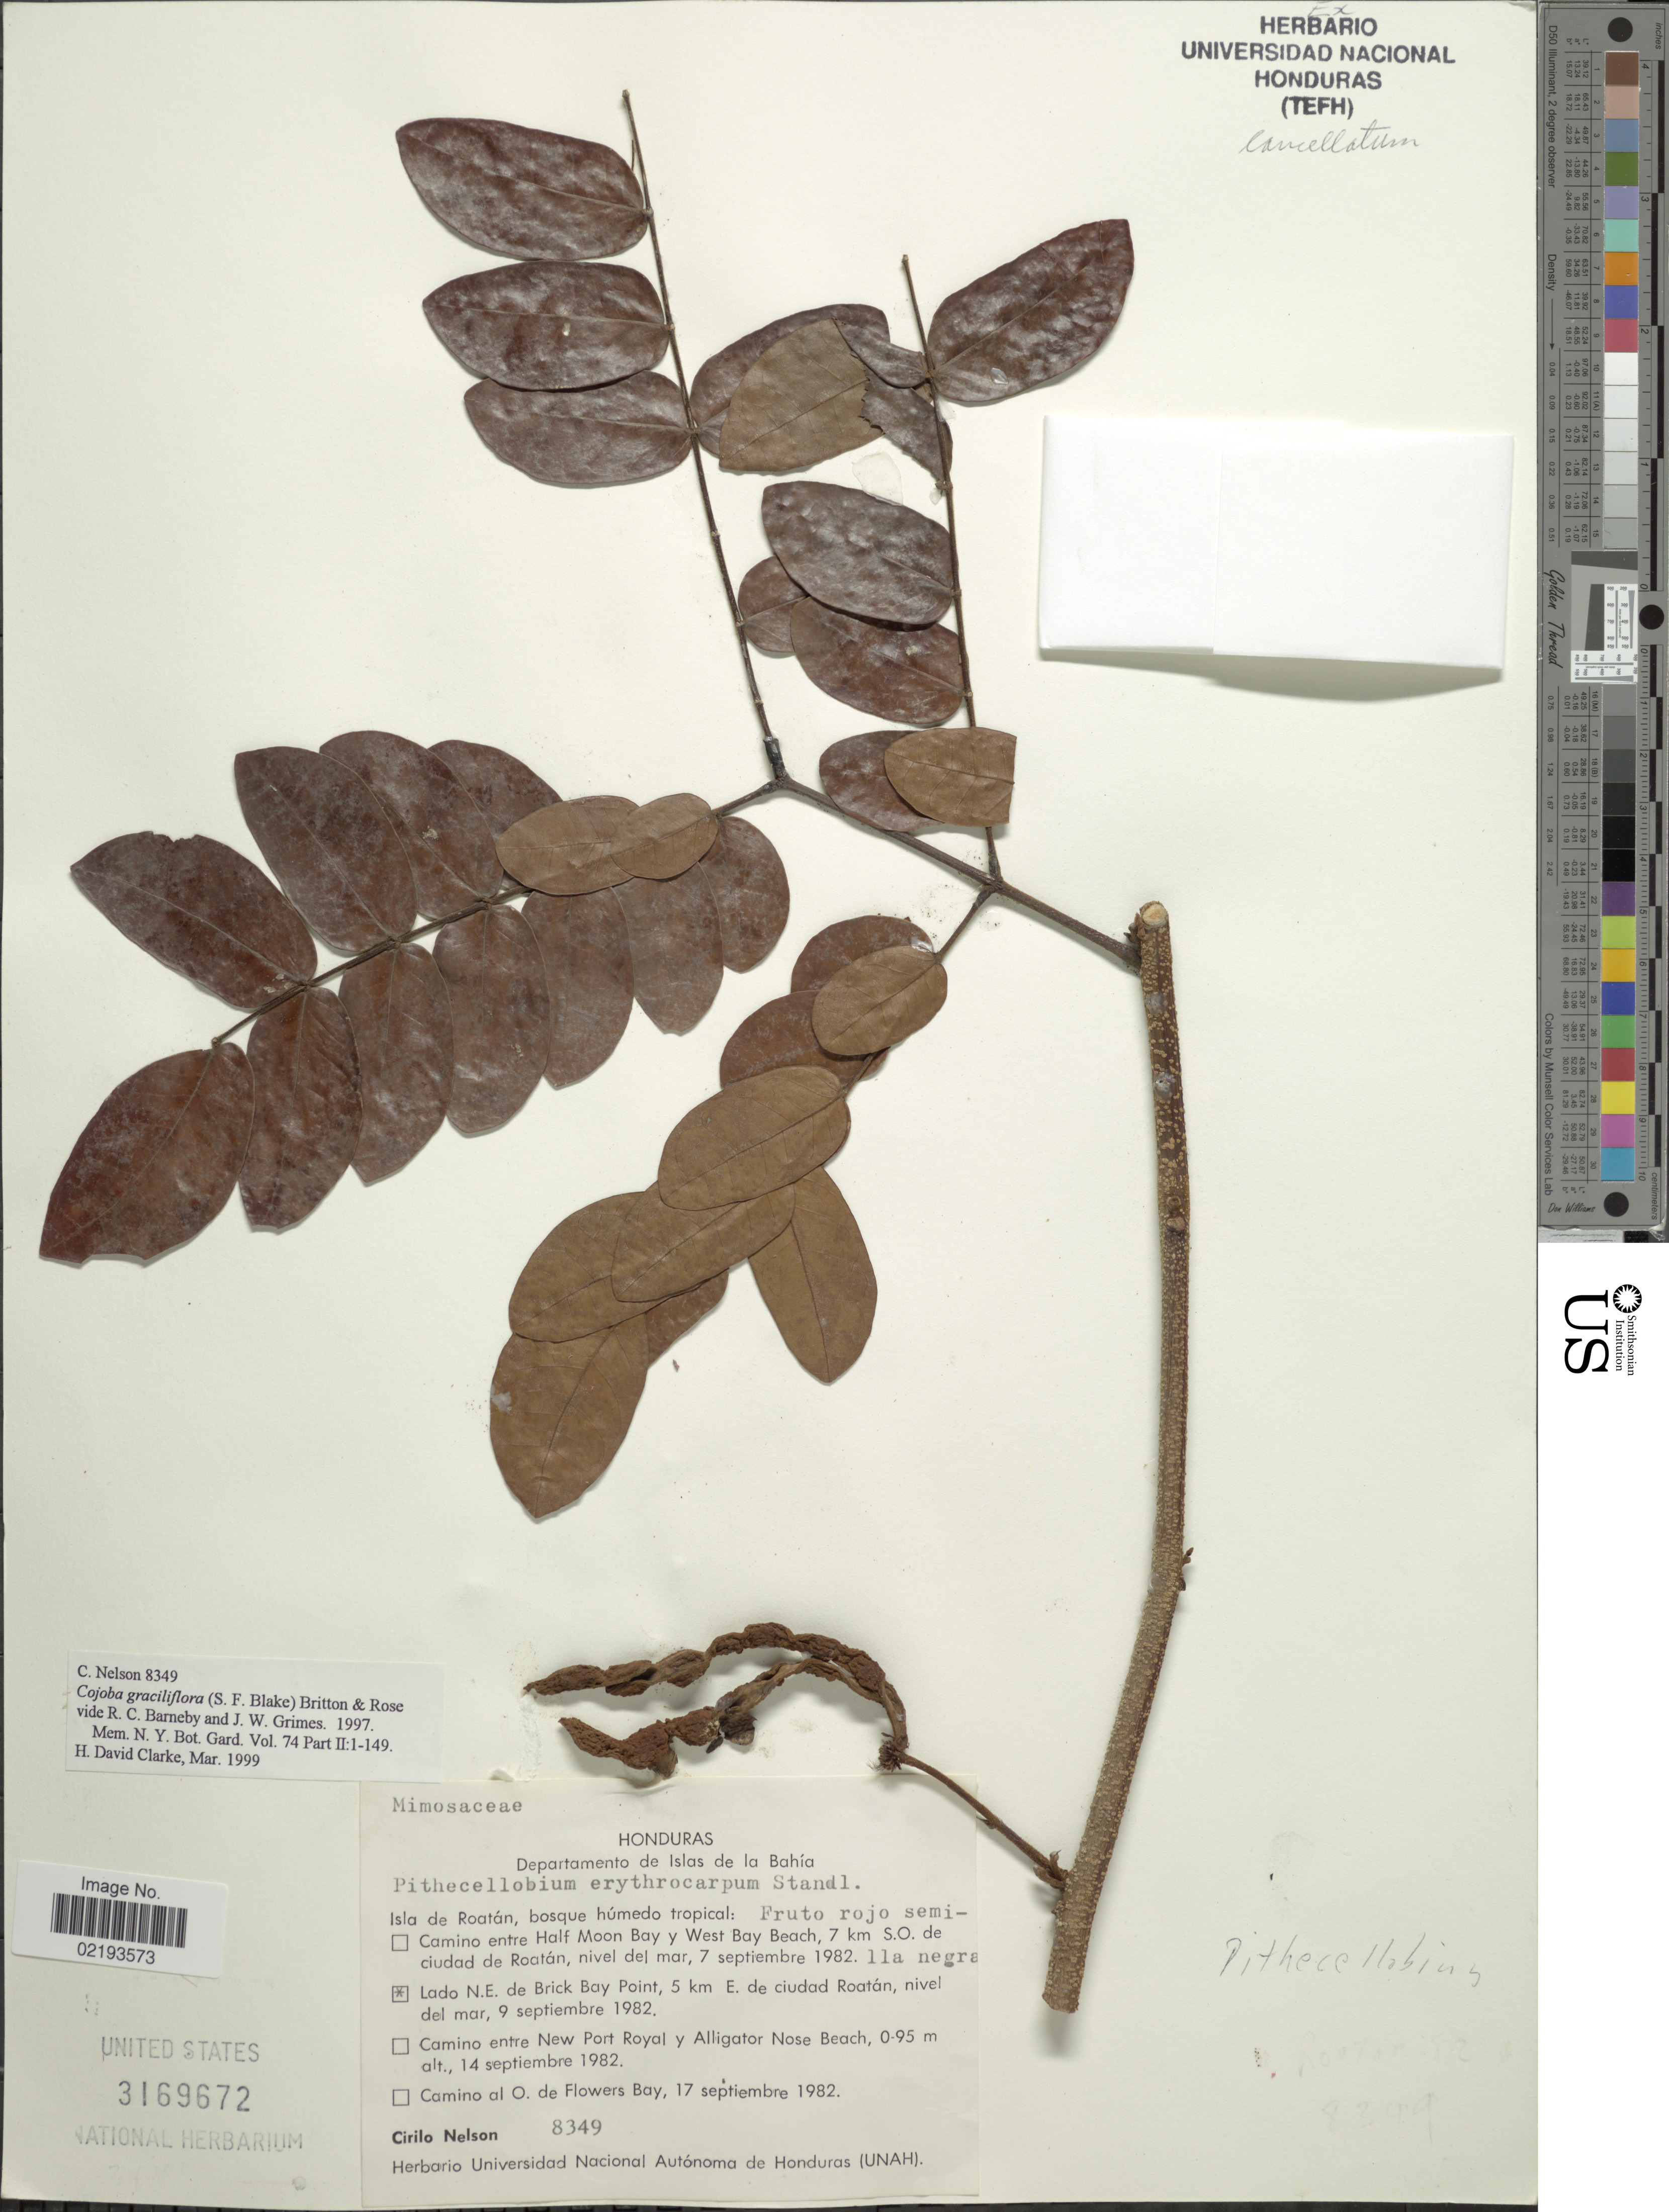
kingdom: Plantae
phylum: Tracheophyta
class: Magnoliopsida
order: Fabales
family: Fabaceae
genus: Cojoba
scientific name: Cojoba graciliflora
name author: (S.F. Blake) Britton & Rose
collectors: C. Nelson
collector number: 8349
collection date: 1982-09-09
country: Honduras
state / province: Islas de la Bahía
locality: Departamento de Islas de la Bahía, Lado N.E. de Brick Bay Point, 5 km E. de ciudad Roatán, nivel del mar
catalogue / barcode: US 3169672